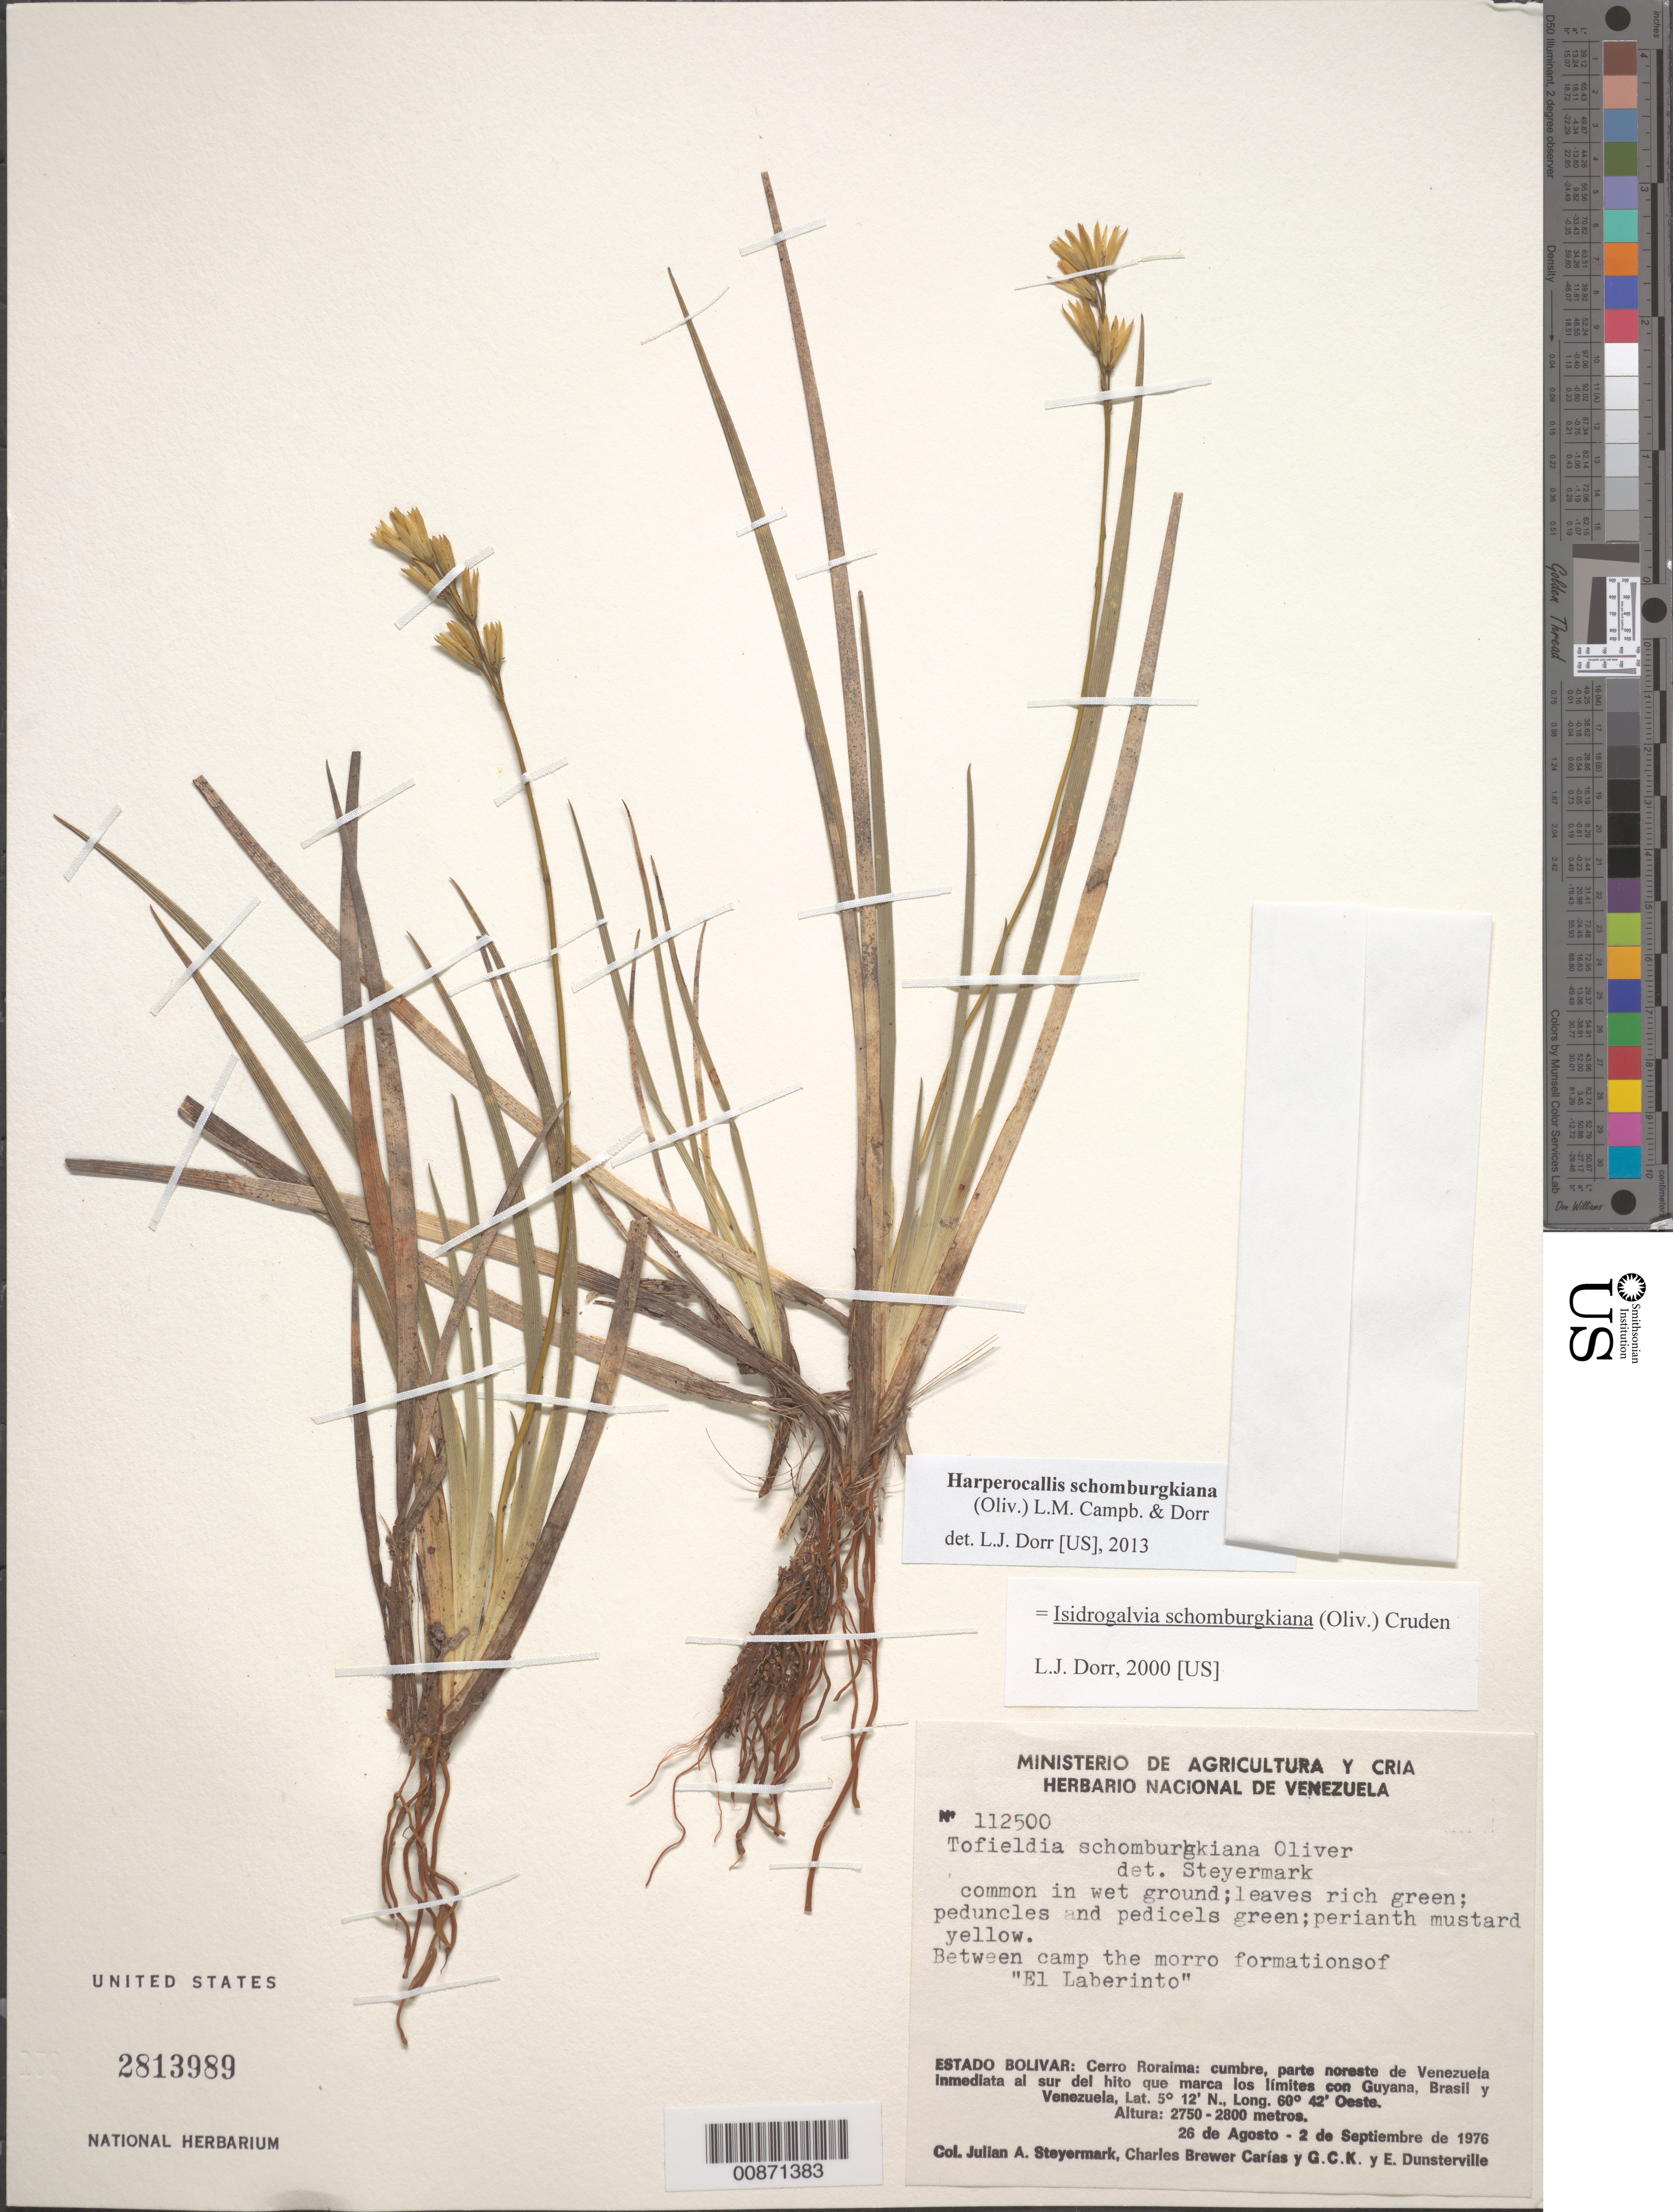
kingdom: Plantae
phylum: Tracheophyta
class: Liliopsida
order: Alismatales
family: Tofieldiaceae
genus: Harperocallis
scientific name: Harperocallis schomburgkiana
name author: (Oliv.) L.M. Campb. & Dorr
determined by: Dorr, L. J., (BOT), Smithsonian Institution - National Museum of Natural History (UNITED STATES)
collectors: J. Steyermark, C. Brewer-Carias, G. C. K. Dunsterville & E. Dunsterville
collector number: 112500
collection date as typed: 26-Aug-76 to 2-Sep-76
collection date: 1976-08-26/1976-09-02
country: Venezuela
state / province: Bolívar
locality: Cerro Roraima: parte NE de Venezuela inmediata al S del hito que marca los límites con Guyana, Brasil y Ven. Between camp and the morro formations of "El Laberinto"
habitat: Wet ground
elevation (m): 2750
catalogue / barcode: US 2813989